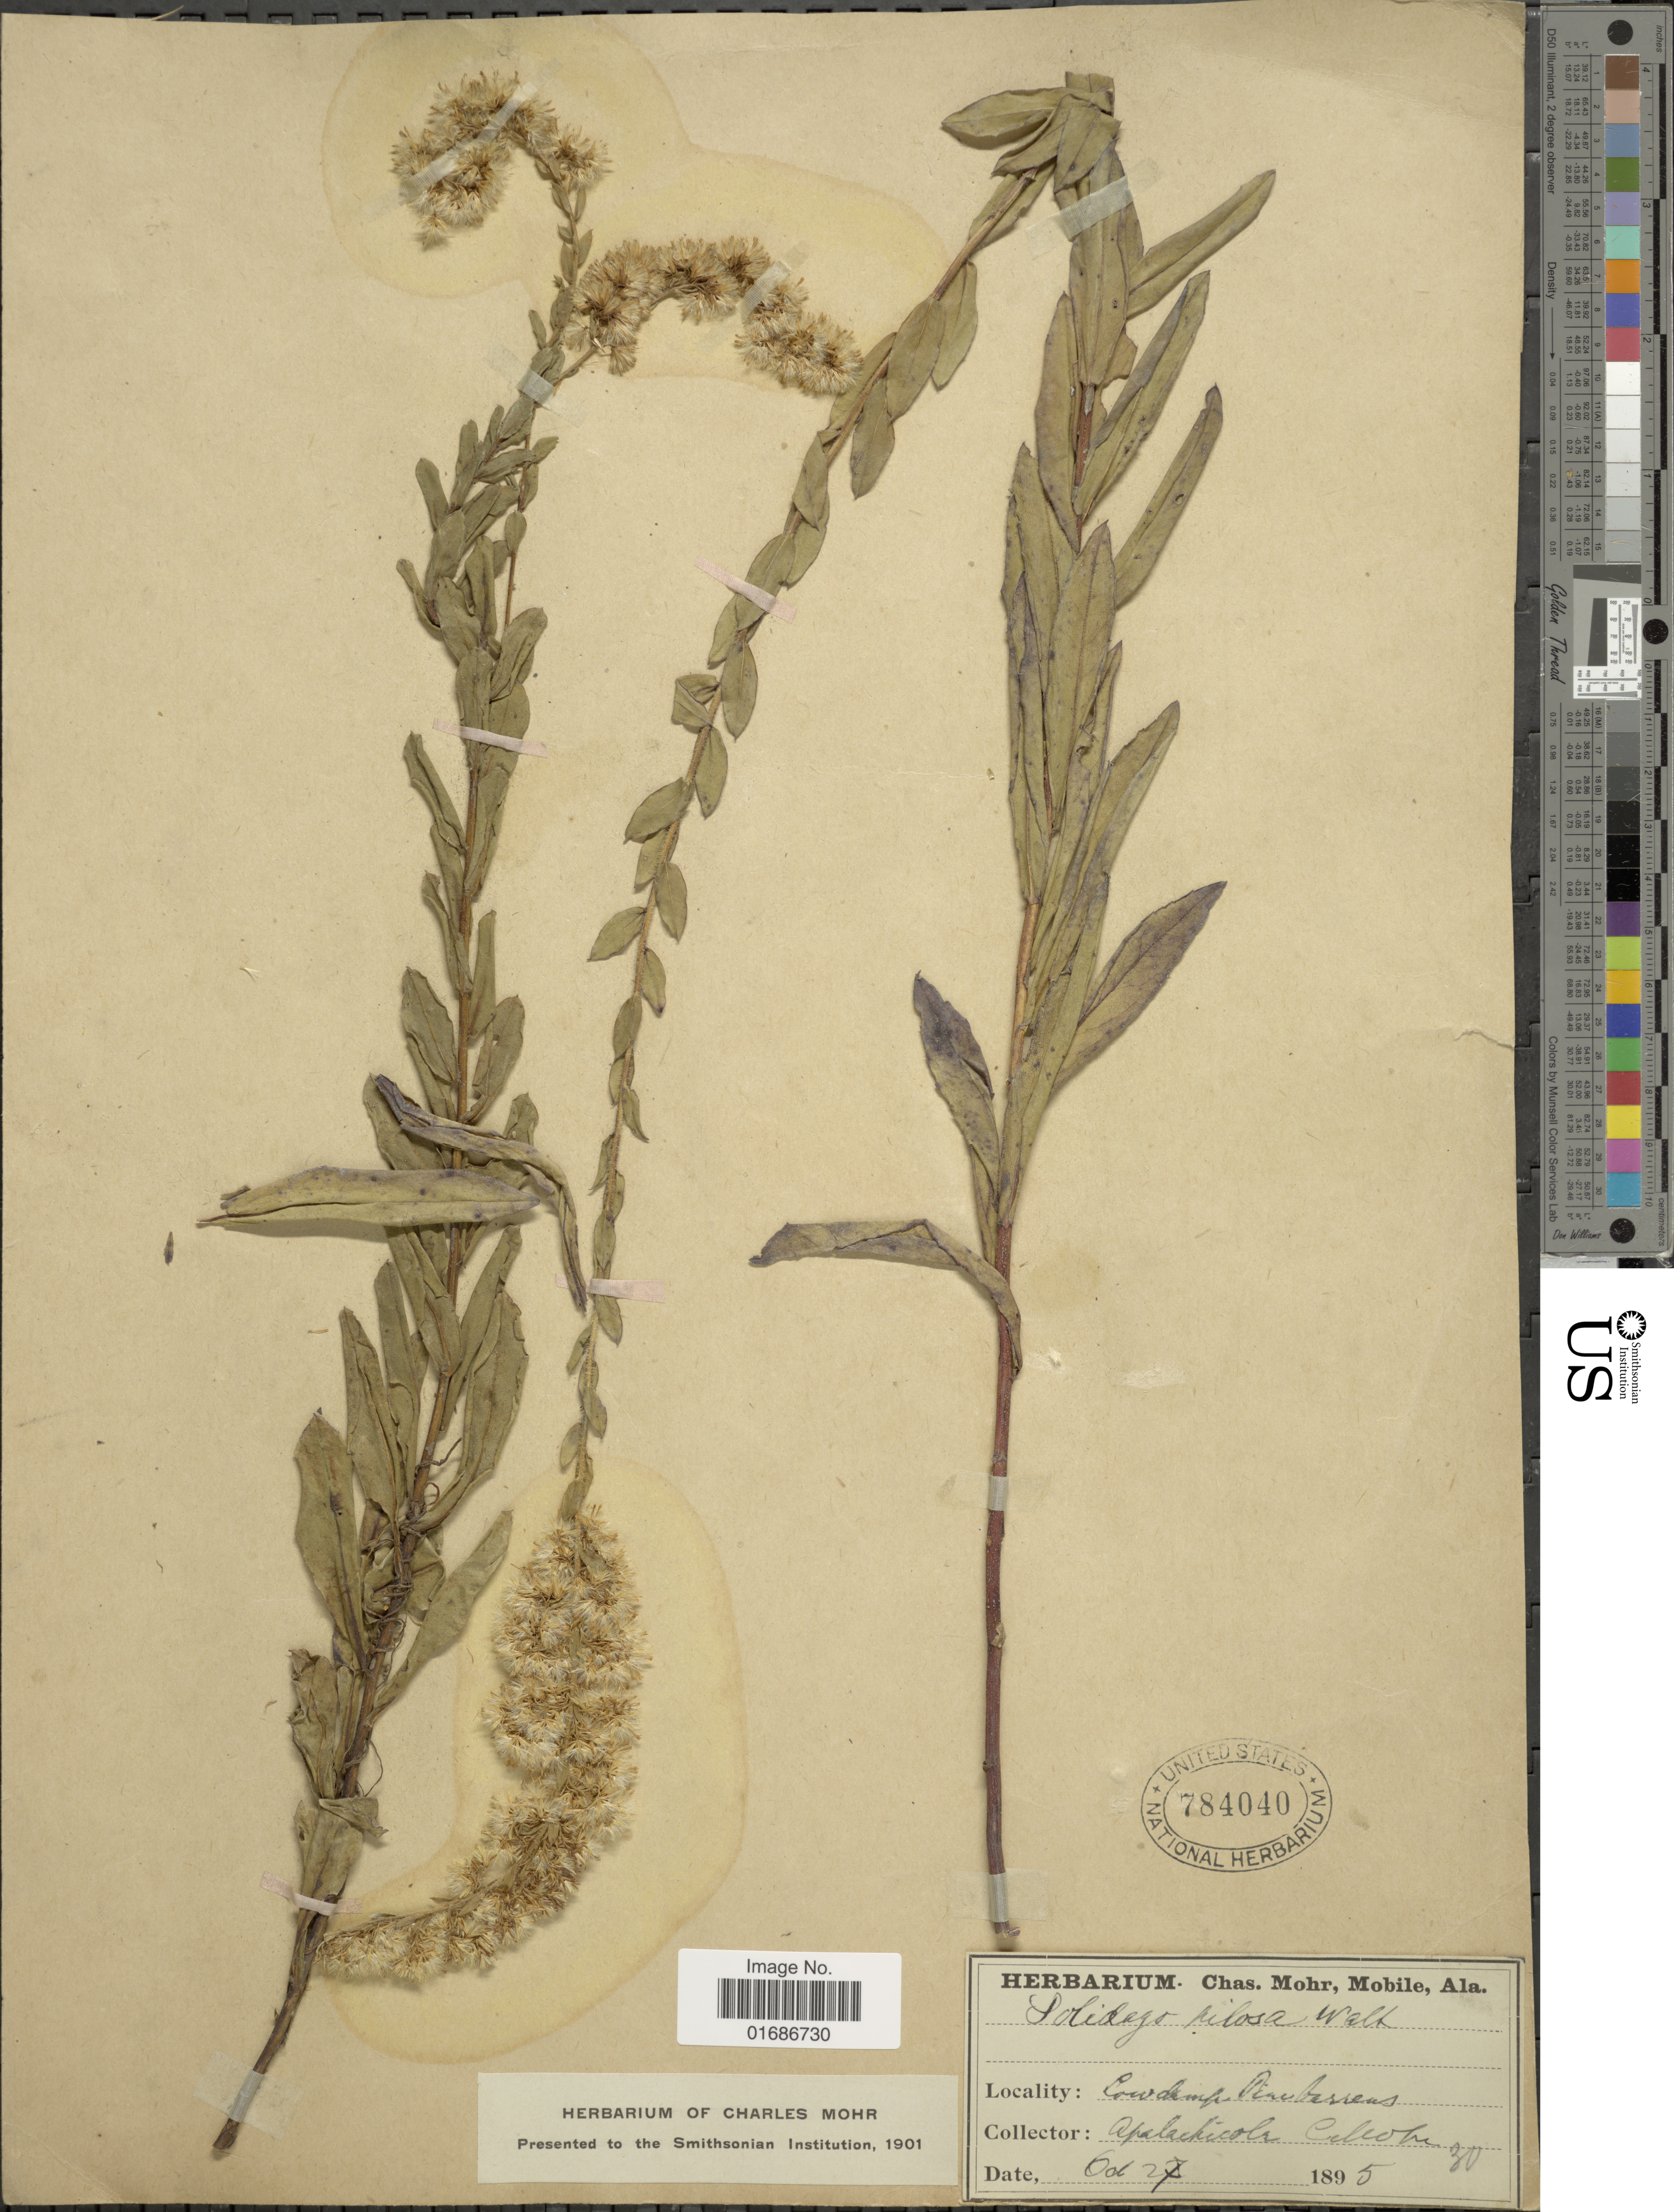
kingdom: Plantae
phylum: Tracheophyta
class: Magnoliopsida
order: Asterales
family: Asteraceae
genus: Solidago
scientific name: Solidago fistulosa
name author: Mill.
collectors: C. T. Mohr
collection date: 1895-10-27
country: United States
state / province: Florida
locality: Low damp Pine barrens, Apalachicola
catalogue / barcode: US 784040